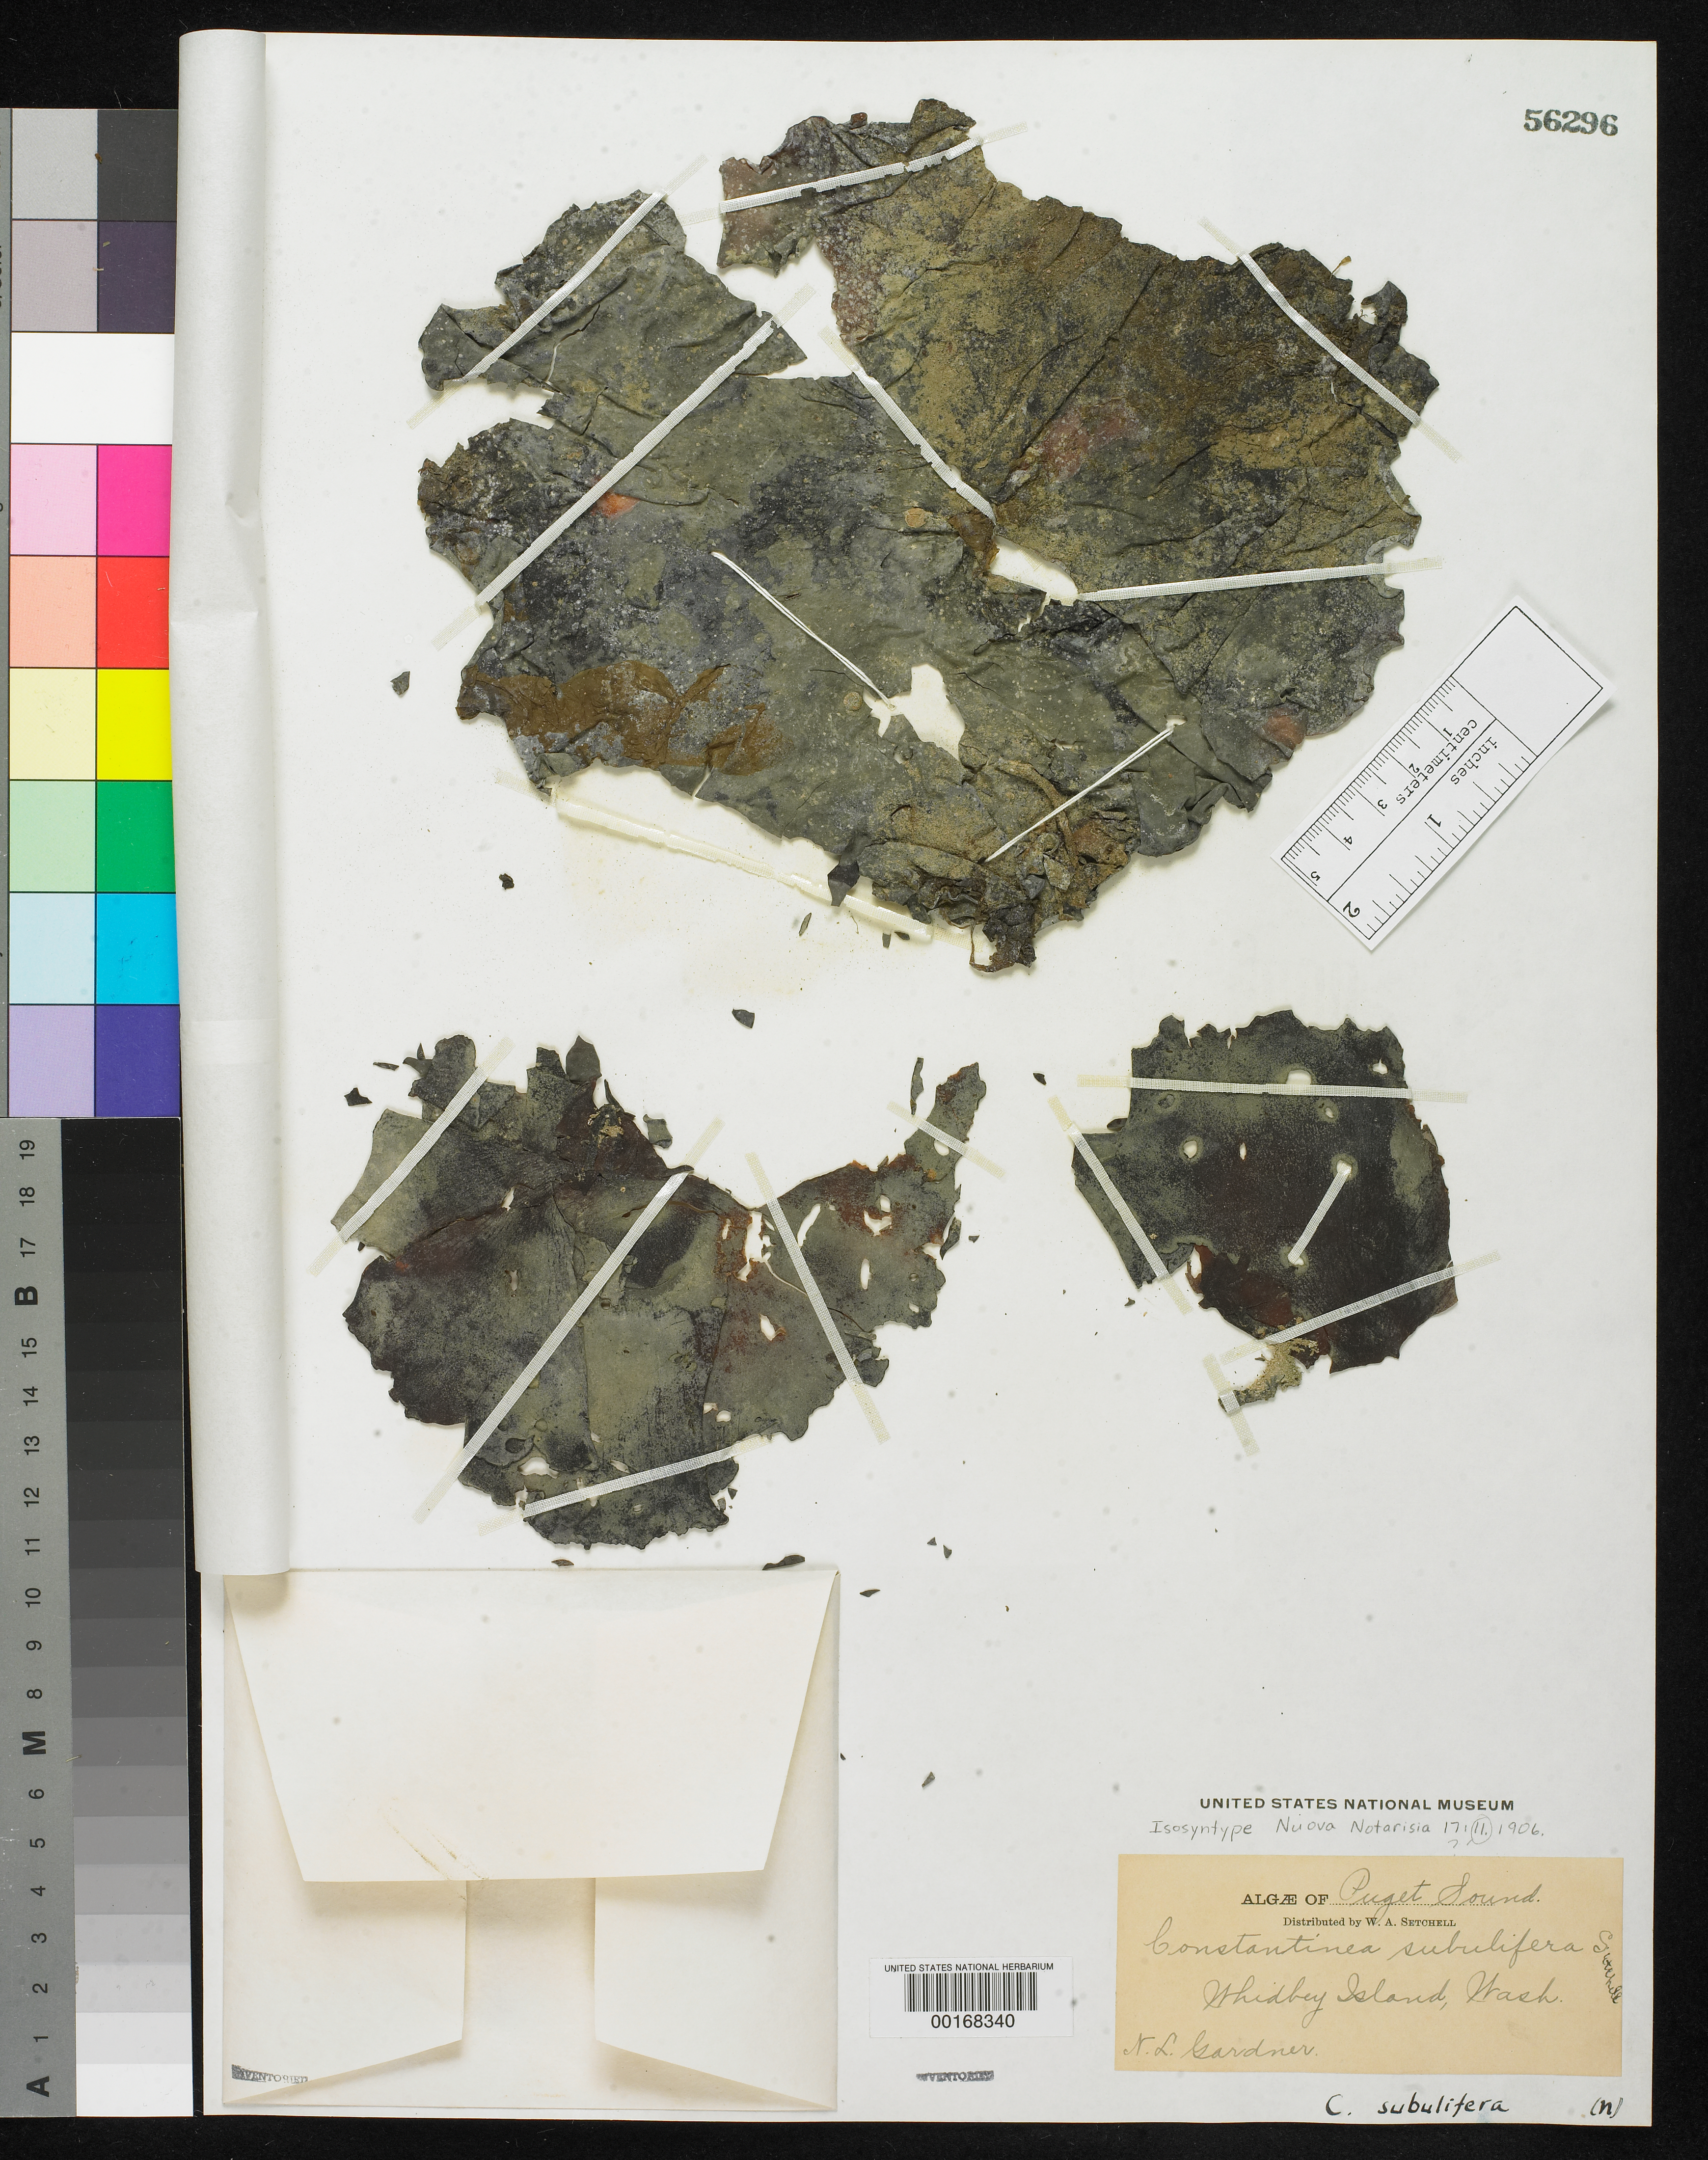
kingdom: Plantae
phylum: Rhodophyta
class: Florideophyceae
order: Gigartinales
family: Dumontiaceae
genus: Constantinea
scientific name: Constantinea subulifera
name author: Setch.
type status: Syntype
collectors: N. Gardner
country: United States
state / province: Washington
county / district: Island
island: Whidbey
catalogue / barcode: US 56296